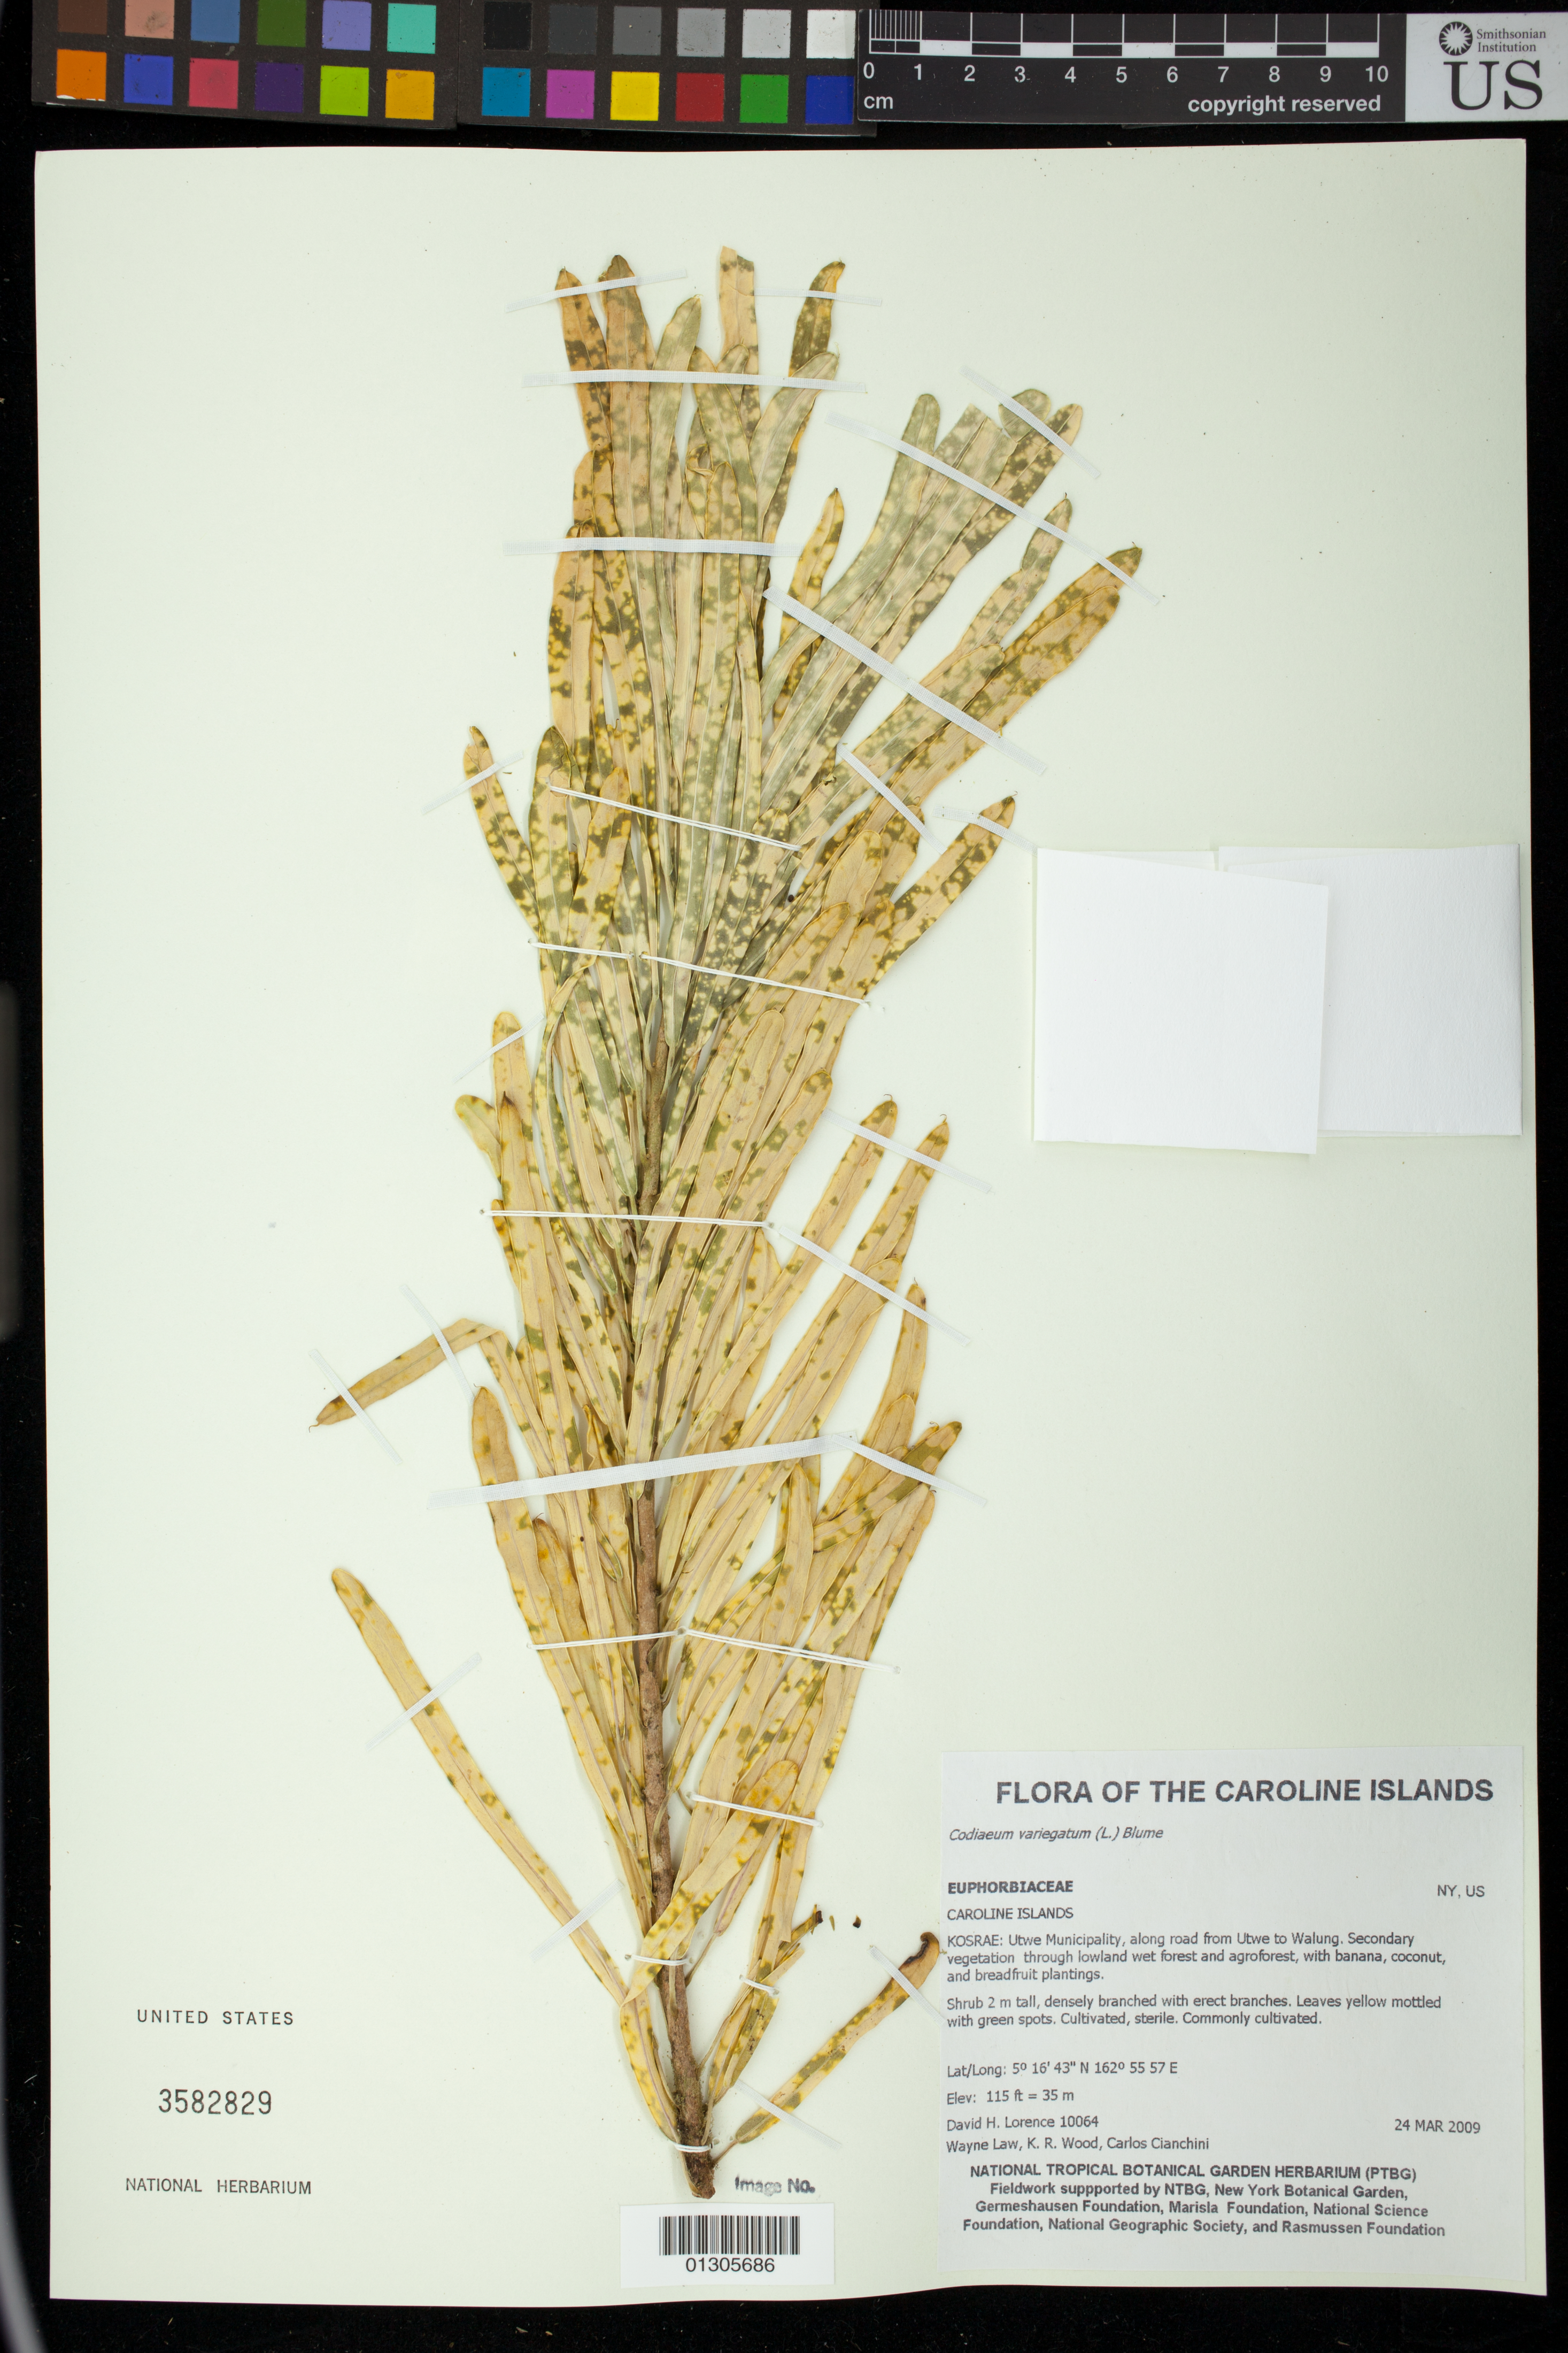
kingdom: Plantae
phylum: Tracheophyta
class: Magnoliopsida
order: Malpighiales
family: Euphorbiaceae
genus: Codiaeum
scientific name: Codiaeum variegatum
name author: (L.) Rumph. ex A. Juss.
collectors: D. Lorence, W. Law, K. R. Wood & C. Cianchini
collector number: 10064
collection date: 2009-03-24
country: Micronesia, Federated States of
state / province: Kosrae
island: Kosrae [Kusaie]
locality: Utwe Municipality, along road from Utwe to Walung.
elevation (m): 35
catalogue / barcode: US 3582829